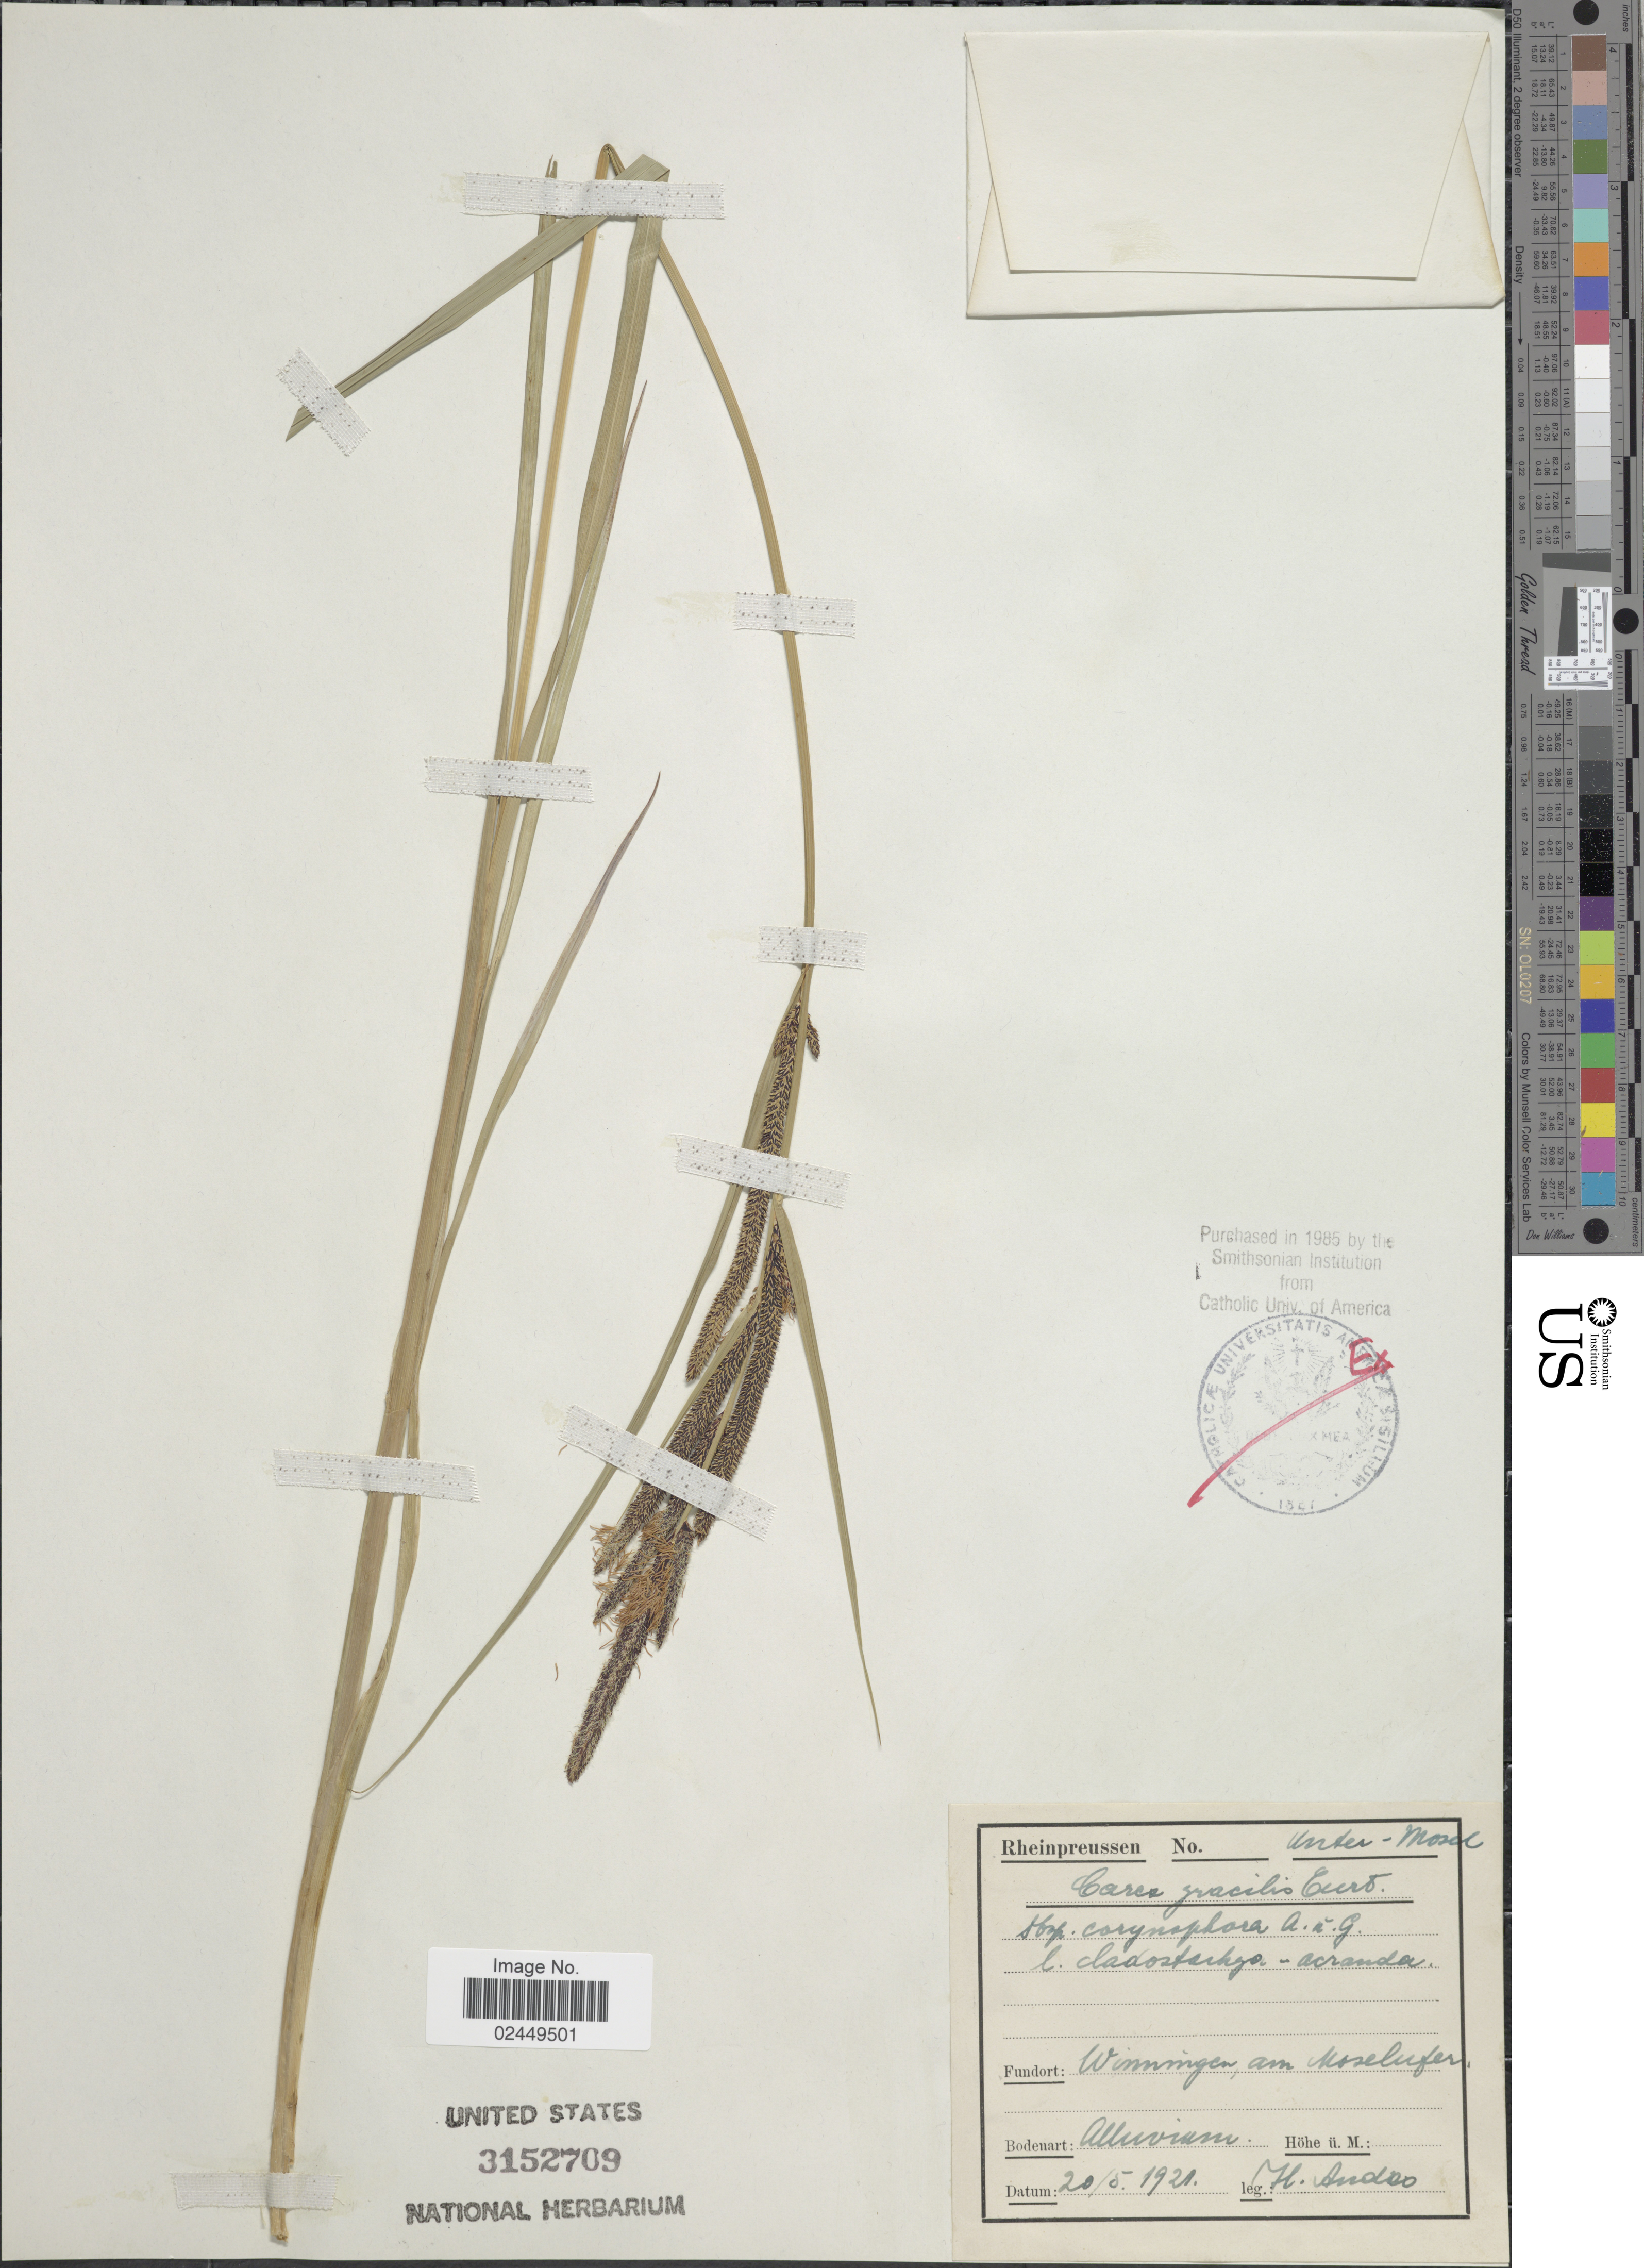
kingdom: Plantae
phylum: Tracheophyta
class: Liliopsida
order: Poales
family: Cyperaceae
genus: Carex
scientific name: Carex acuta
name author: L.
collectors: H. Andres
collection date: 1921-05-20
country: Germany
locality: Unter-Mosch [interpreted]. Winningern, am Moselufer.Rheinpreussen [interpreted]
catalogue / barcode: US 3152709